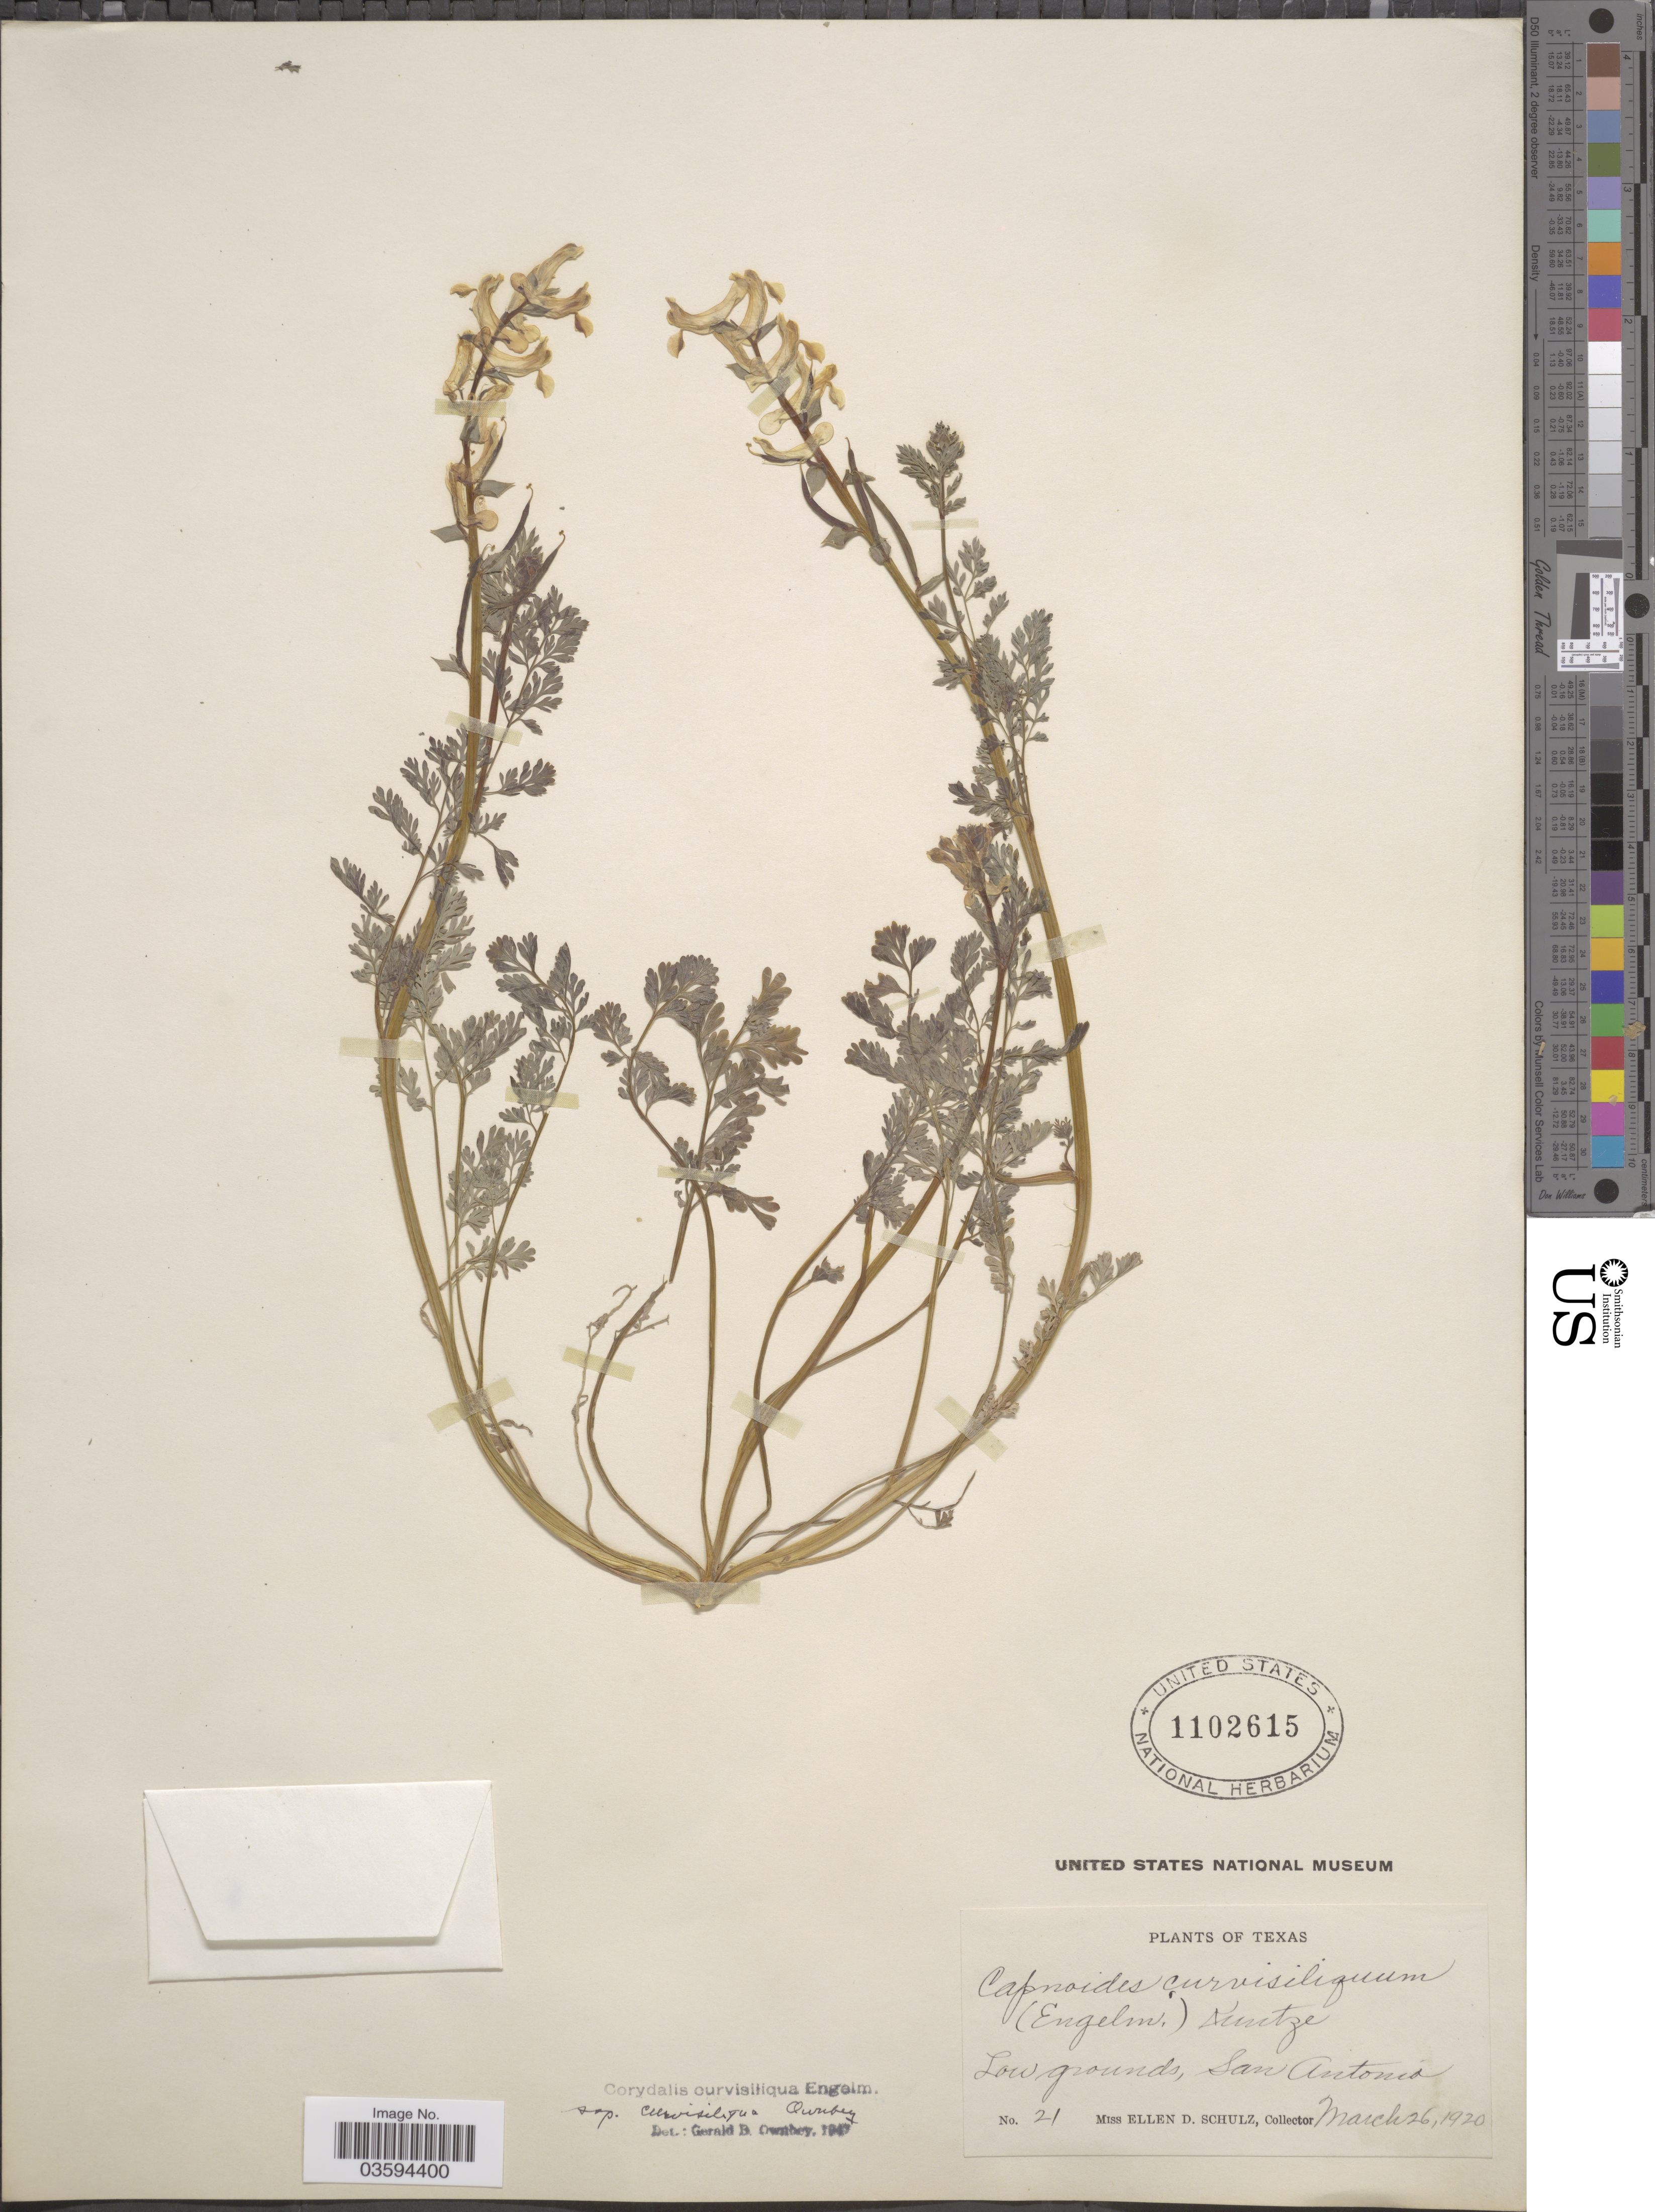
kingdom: Plantae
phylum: Tracheophyta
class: Magnoliopsida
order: Ranunculales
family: Papaveraceae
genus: Corydalis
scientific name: Corydalis curvisiliqua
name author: (A. Gray) Engelm. ex A. Gray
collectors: E. D. Schulz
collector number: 21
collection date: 1920-03-26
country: United States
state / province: Texas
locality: San Antonio.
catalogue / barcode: US 1102615